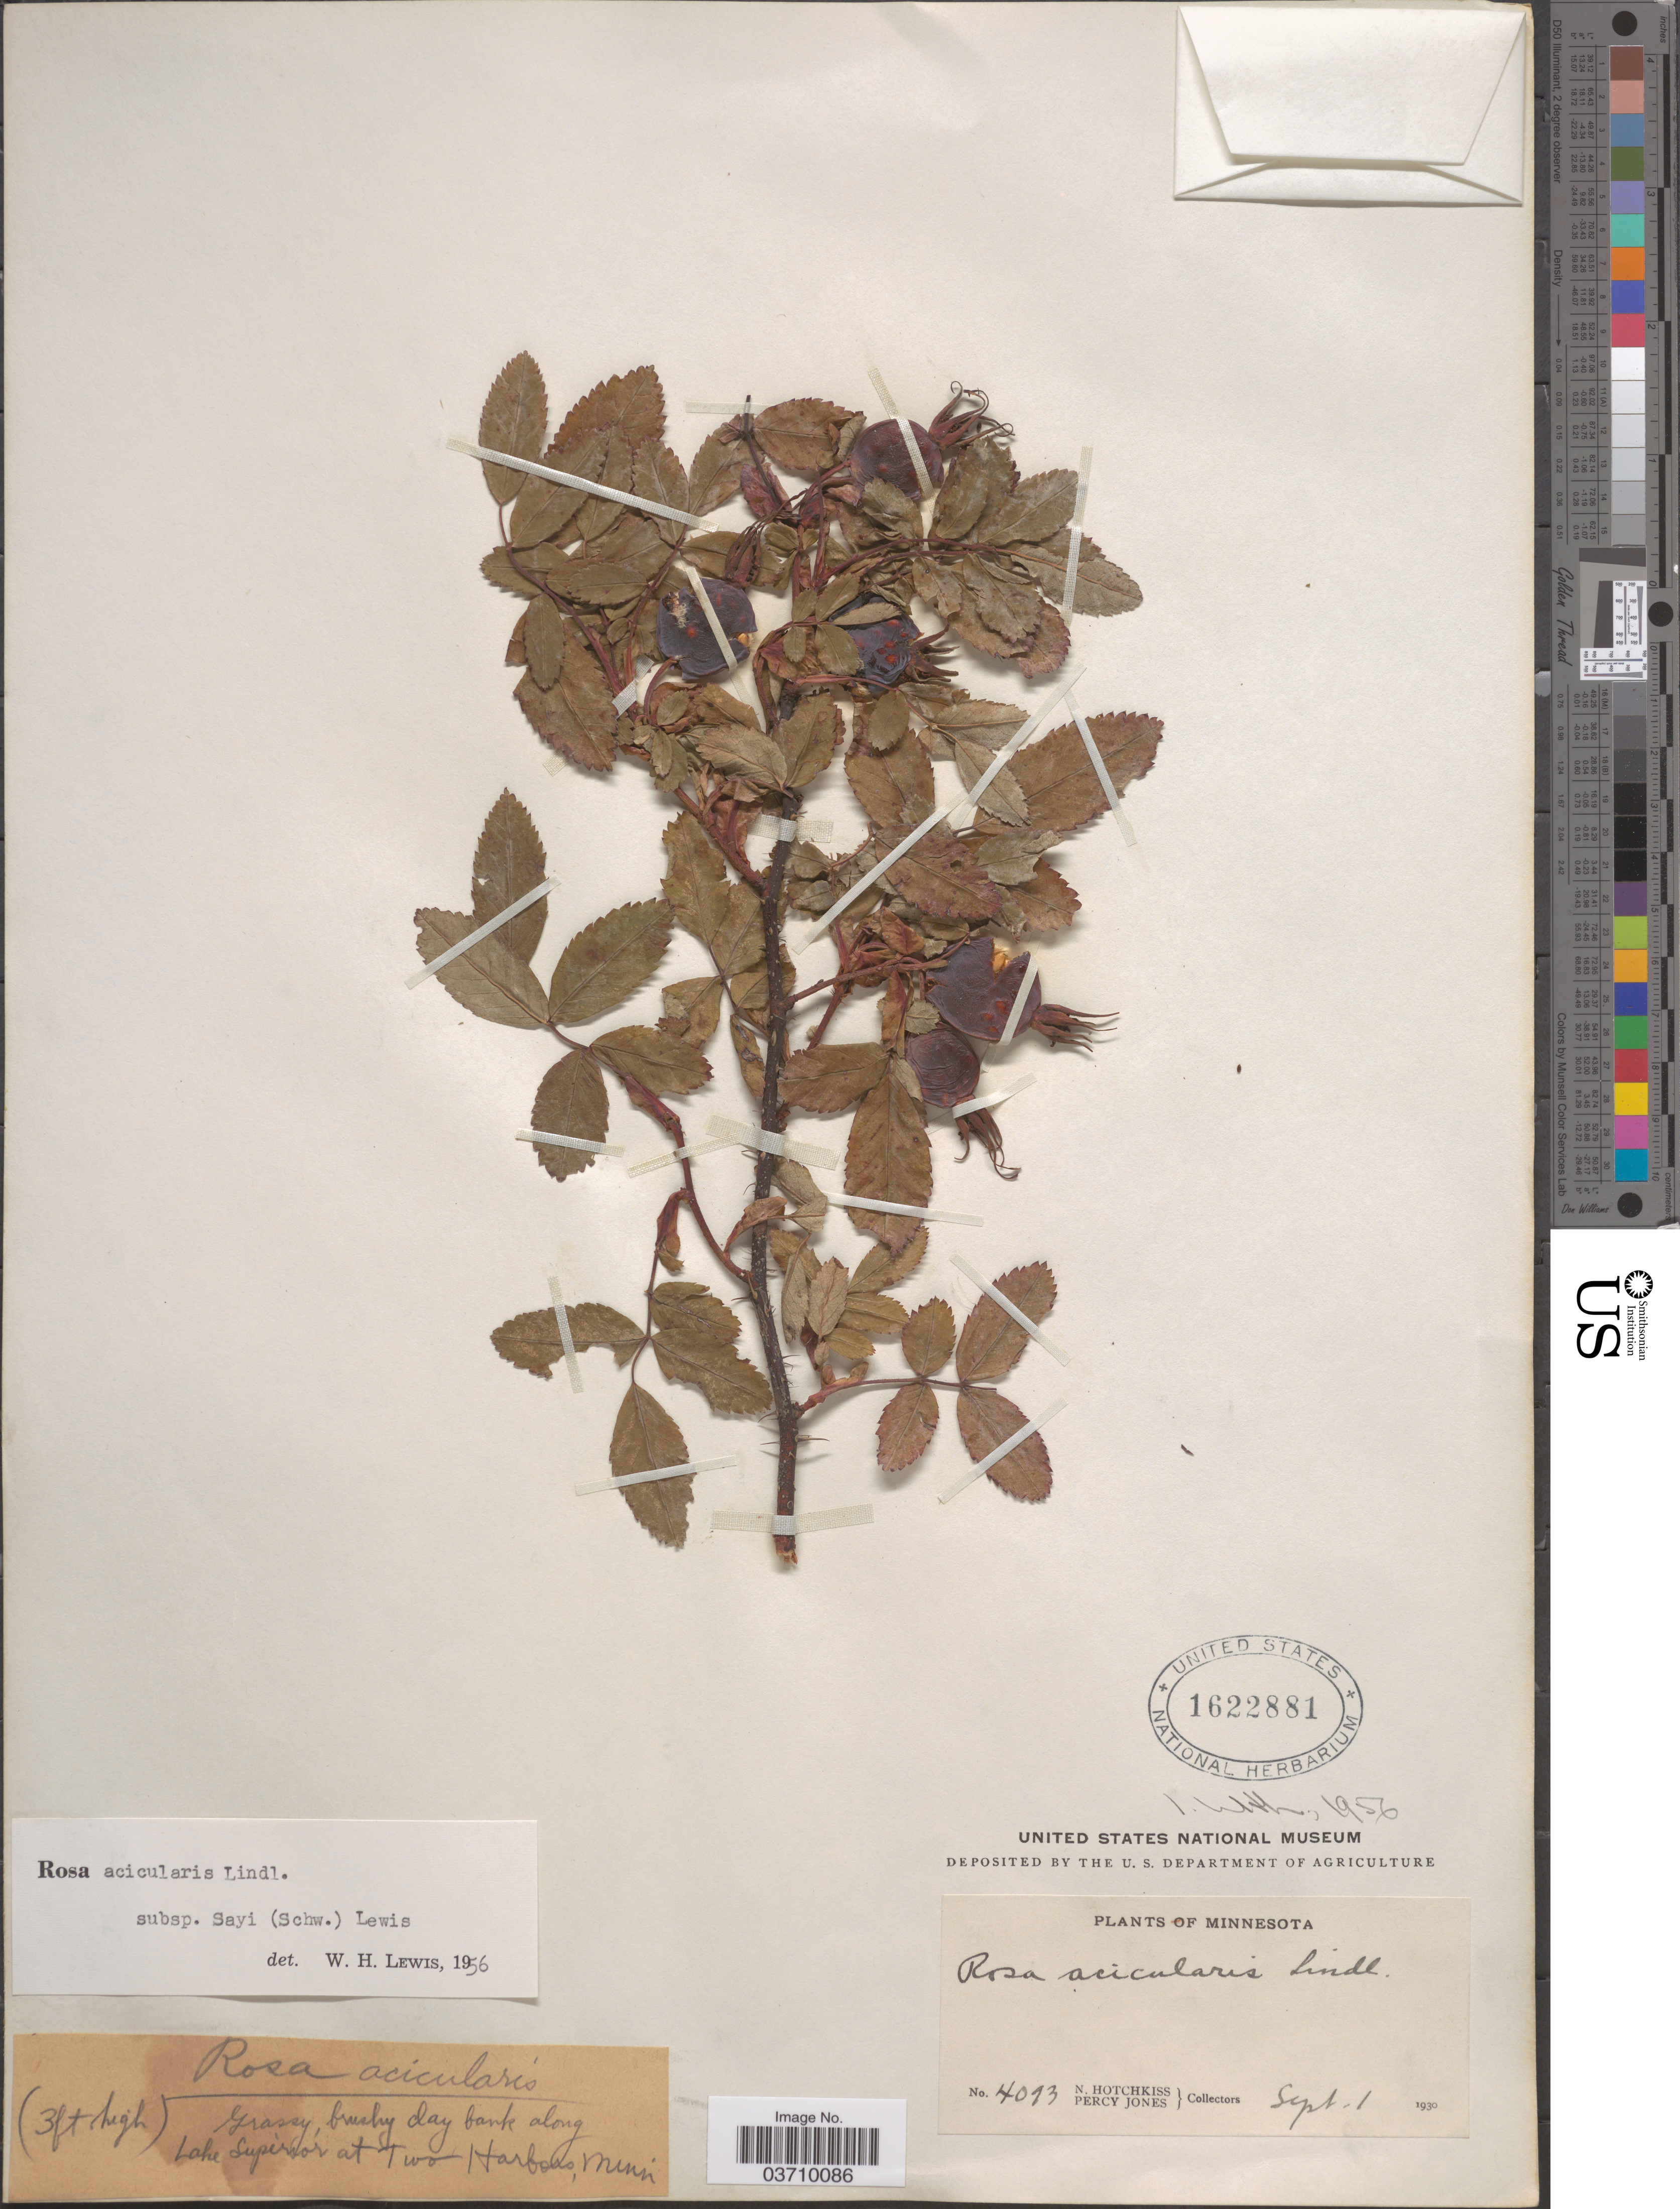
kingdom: Plantae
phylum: Tracheophyta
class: Magnoliopsida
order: Rosales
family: Rosaceae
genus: Rosa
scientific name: Rosa acicularis var. sayi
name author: (Schwein.) Rehder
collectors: N. Hotchkiss & P. Jones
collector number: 4093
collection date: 1930-09-01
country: United States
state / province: Minnesota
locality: Along Lake Superior at Two Harbors.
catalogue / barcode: US 1622881